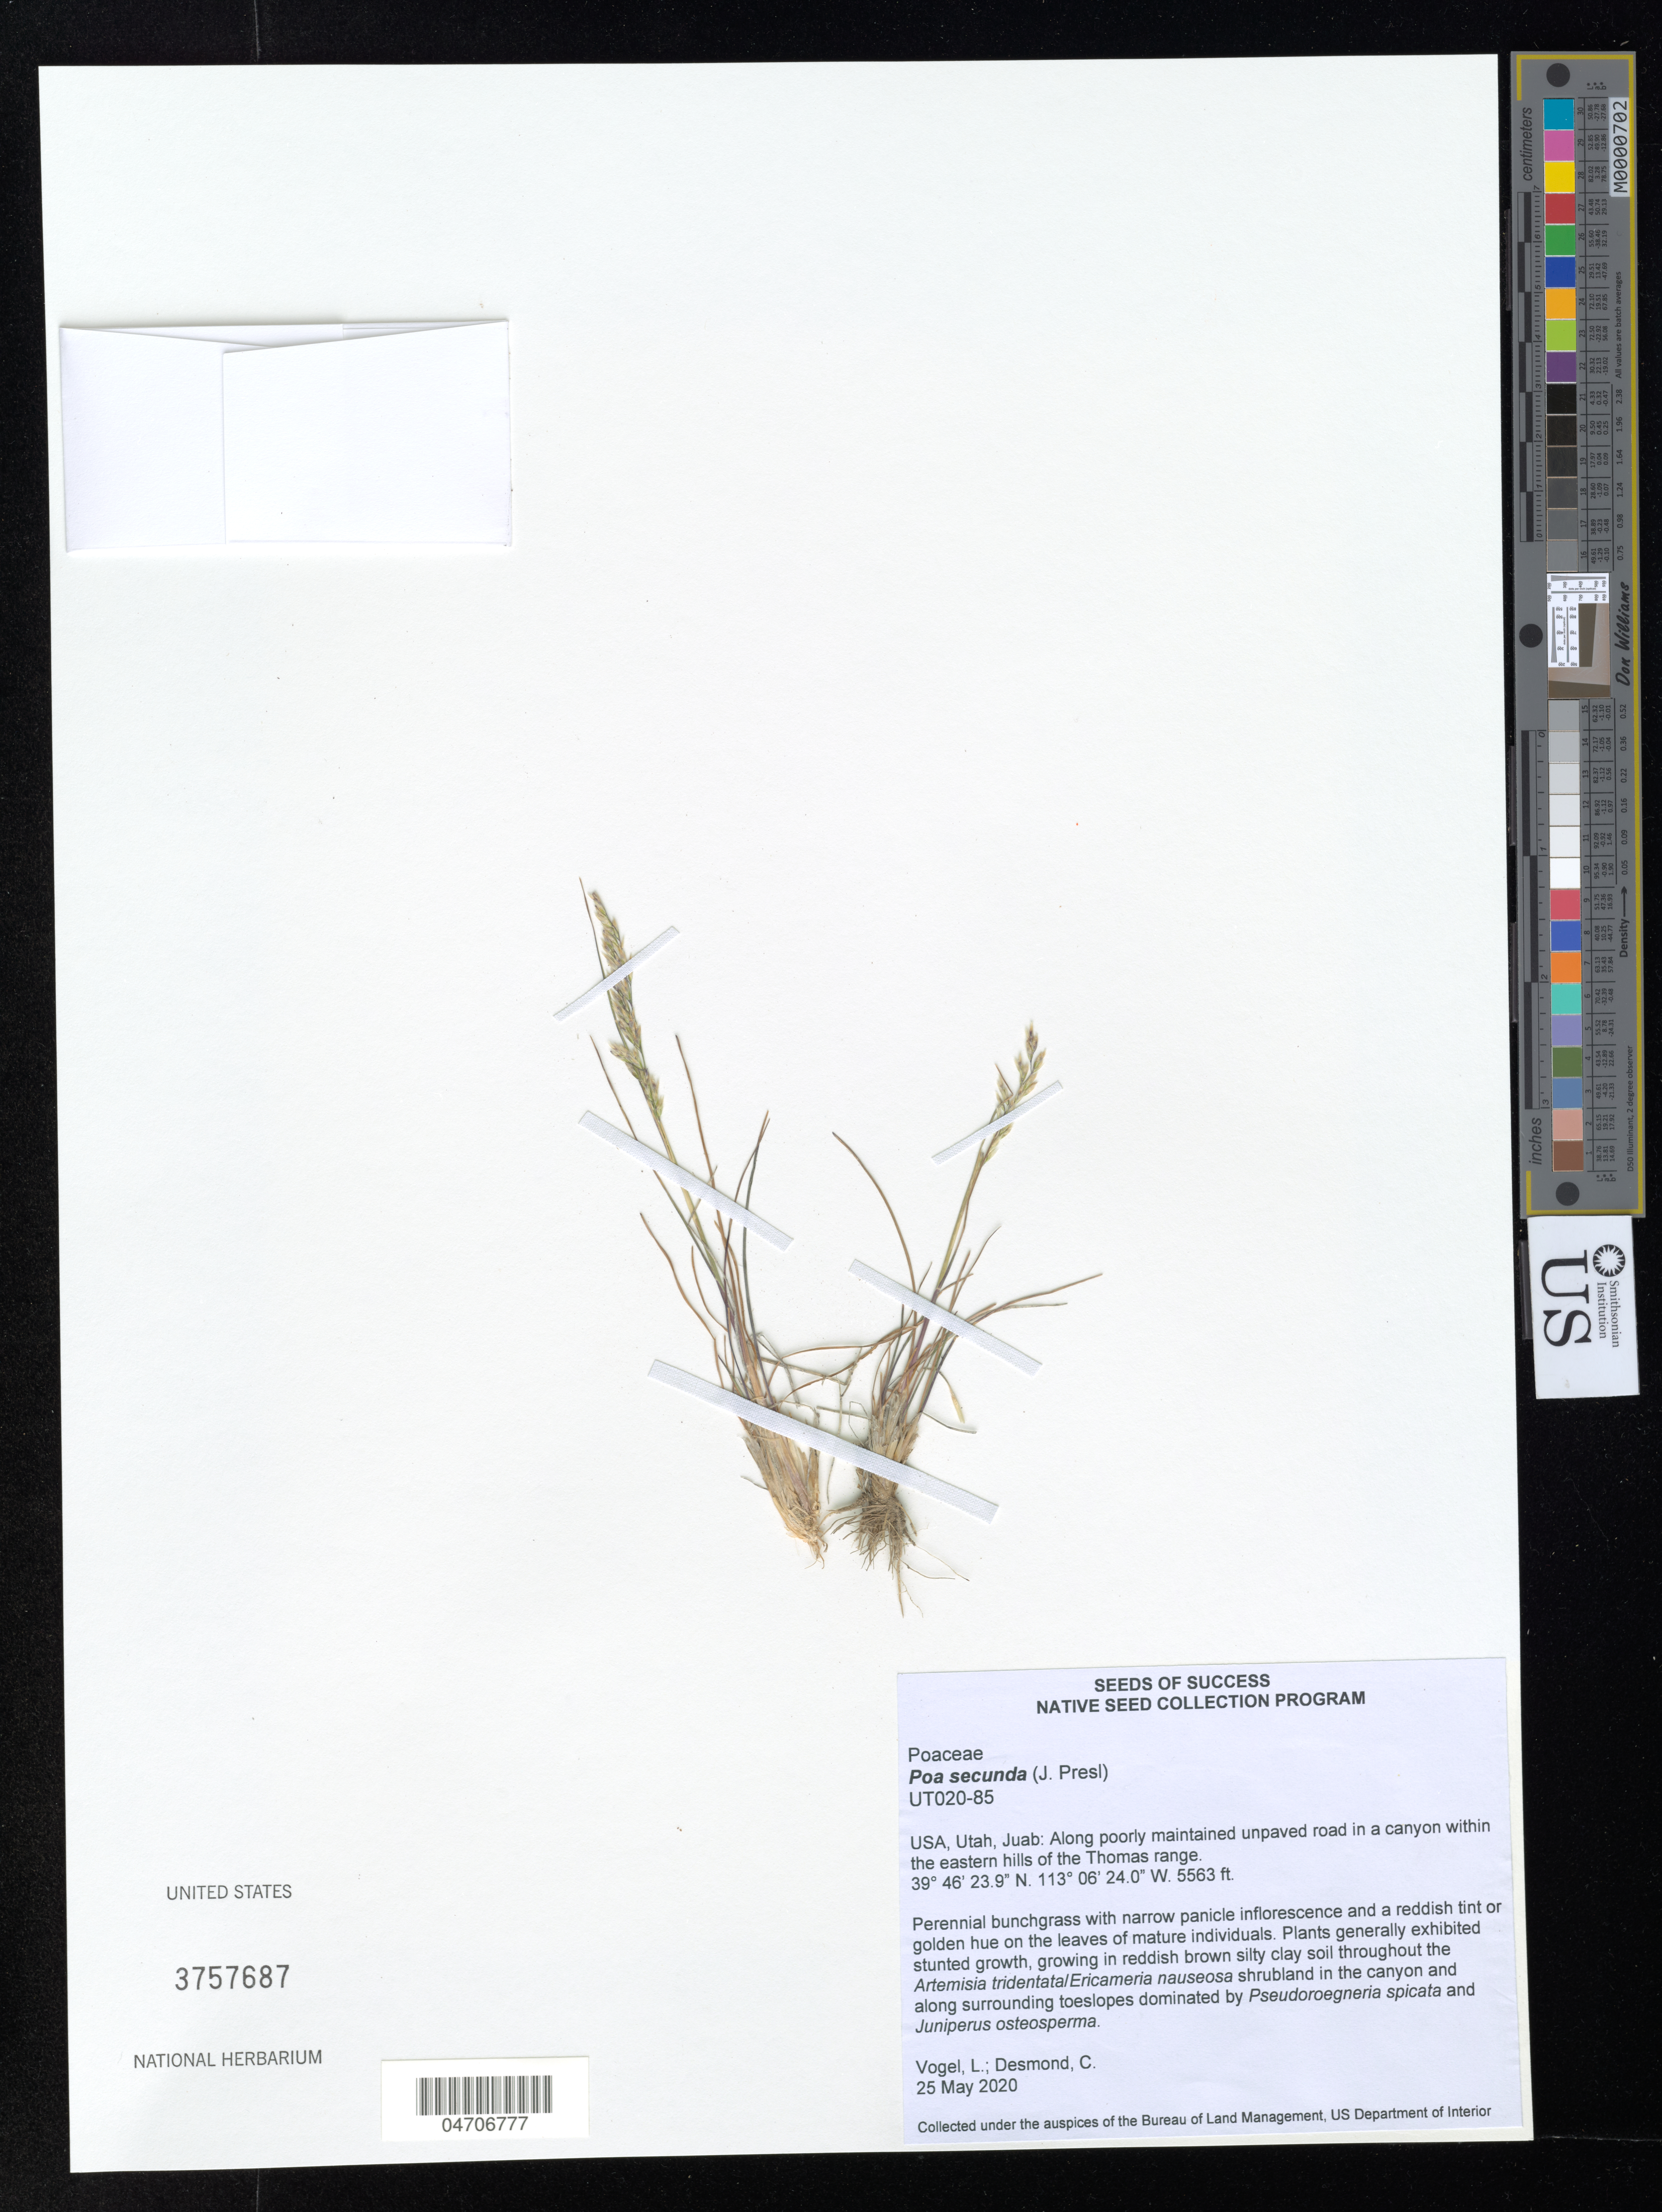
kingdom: Plantae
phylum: Tracheophyta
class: Liliopsida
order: Poales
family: Poaceae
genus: Poa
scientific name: Poa secunda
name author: J. Presl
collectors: L. H. Vogel & C. Desmond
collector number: UT020-85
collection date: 2020-05-25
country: United States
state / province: Utah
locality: Juab: Along poorly maintained unpaved road in a canyon within the eastern hills of the Thomas range.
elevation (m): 1696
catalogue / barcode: US 3757687